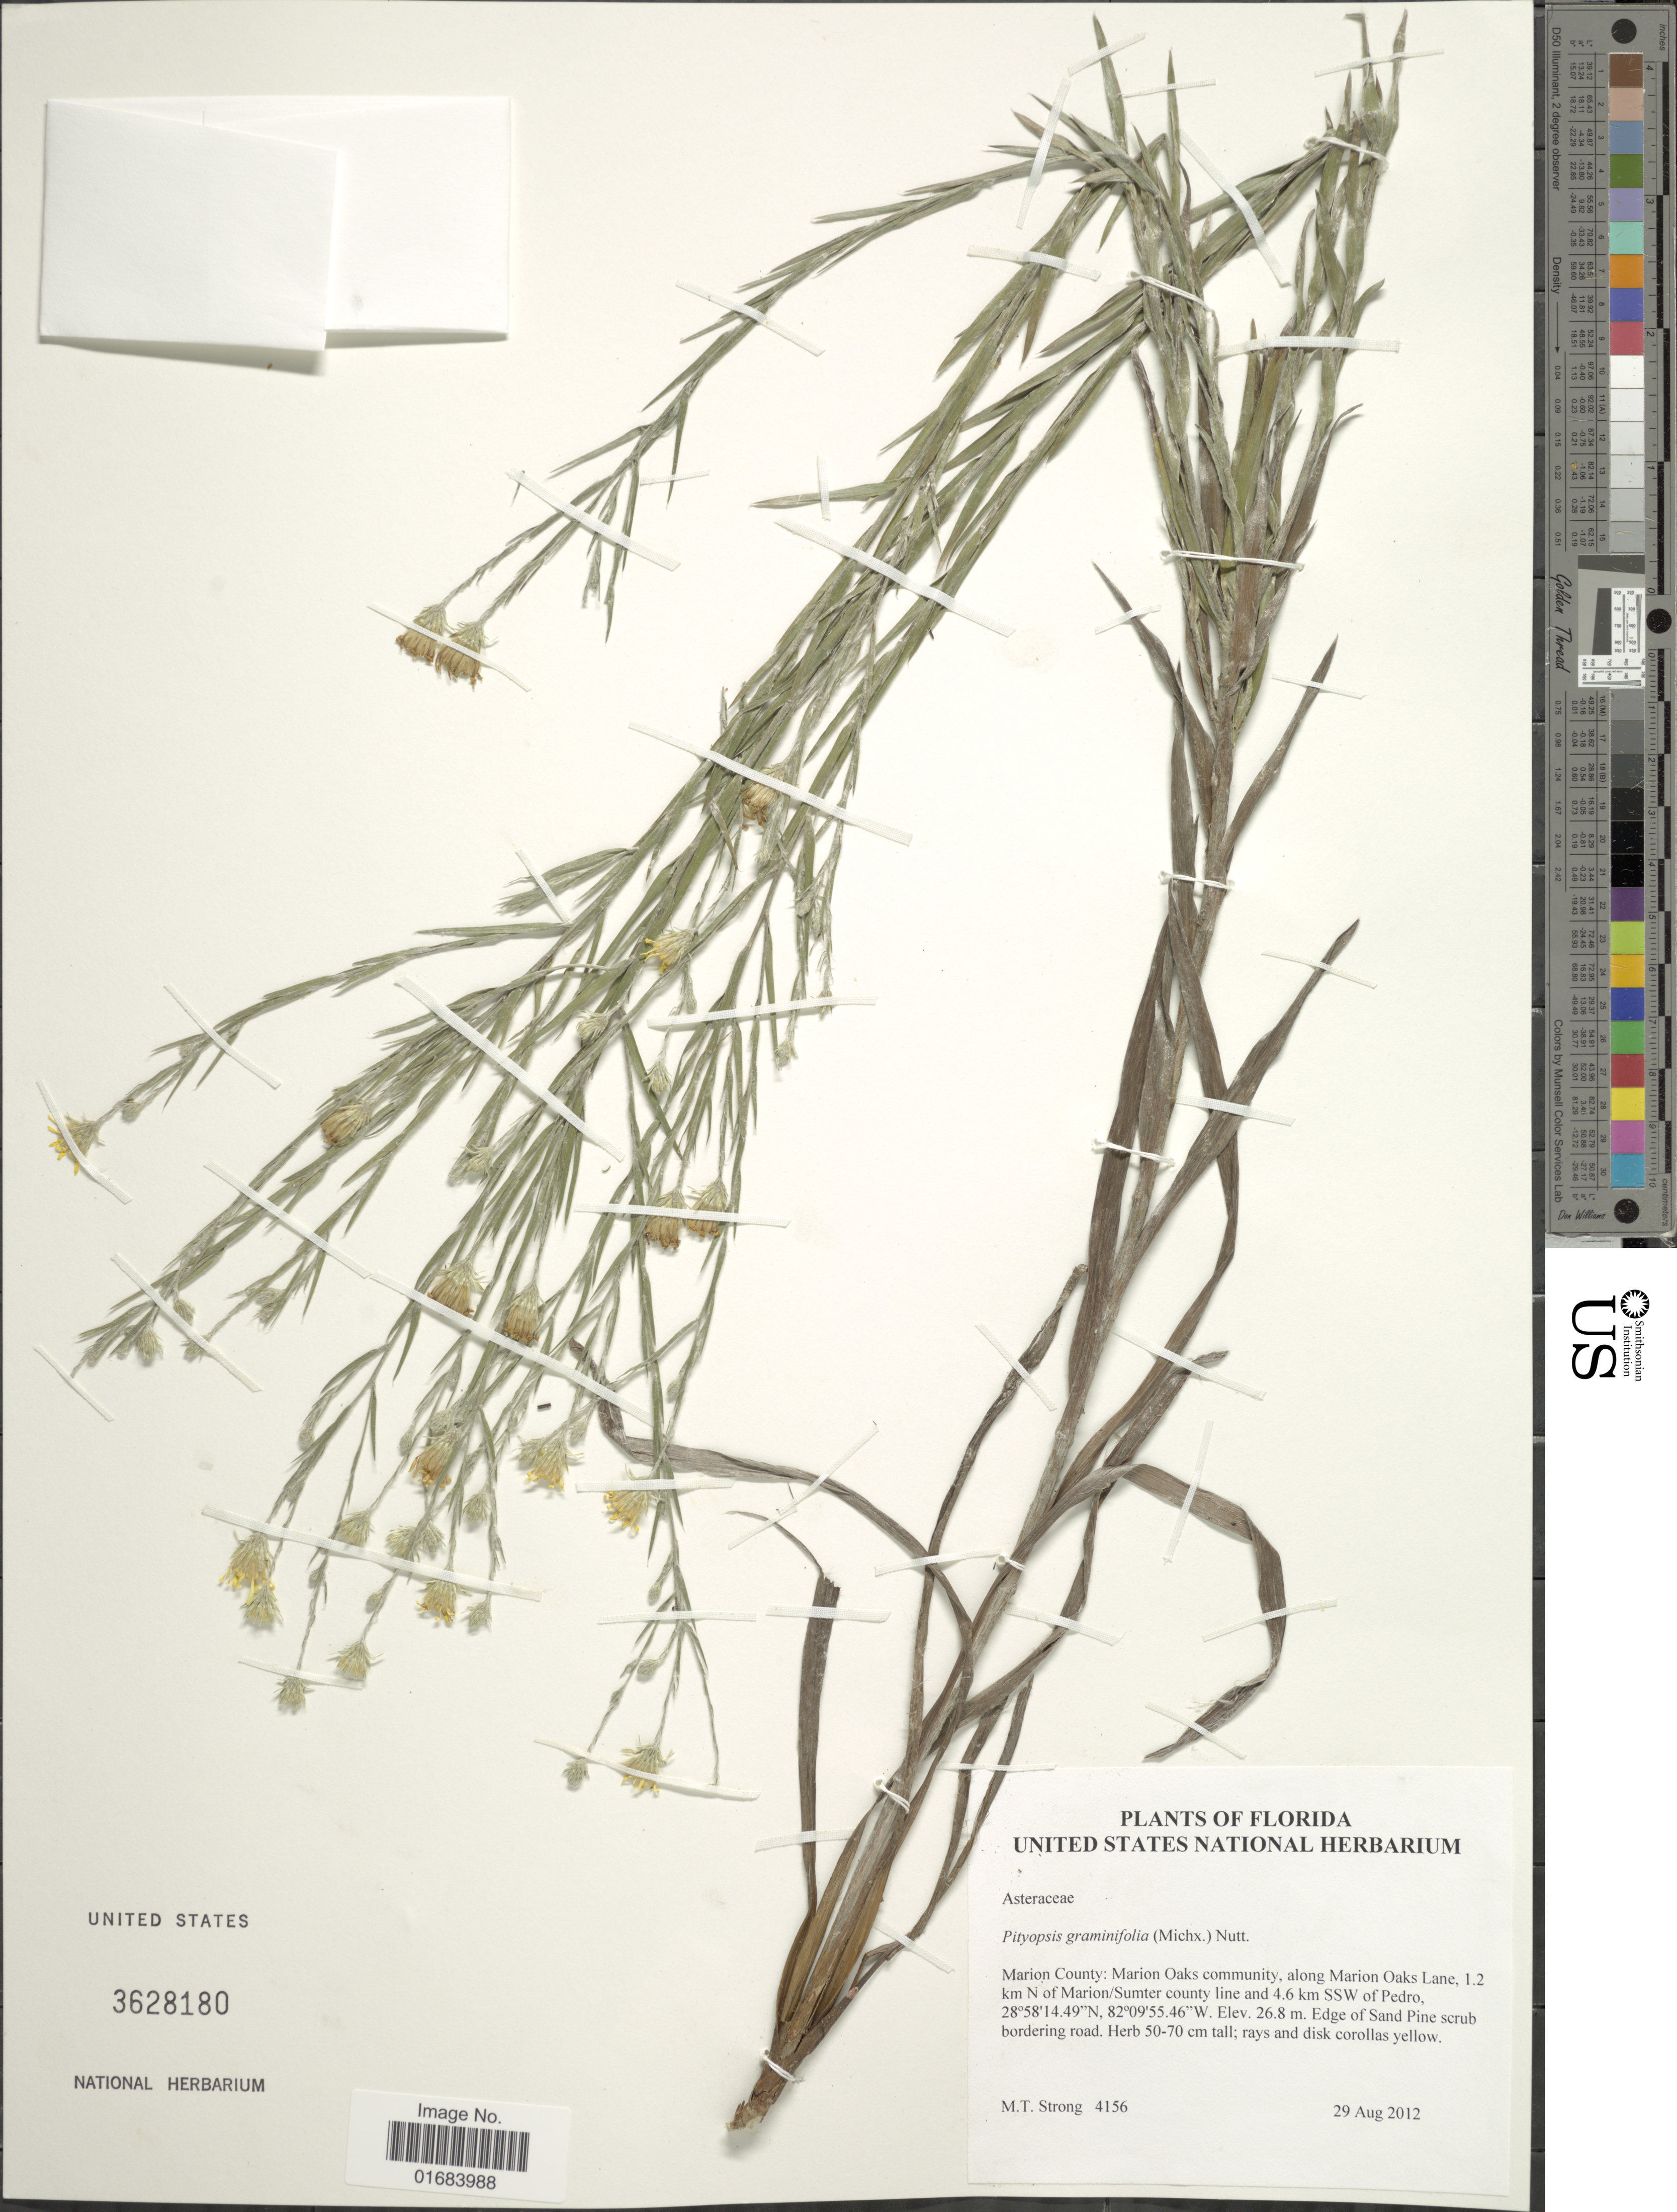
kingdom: Plantae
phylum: Tracheophyta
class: Magnoliopsida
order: Asterales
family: Asteraceae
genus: Pityopsis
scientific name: Pityopsis graminifolia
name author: (Michx.) Nutt.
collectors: M. T. Strong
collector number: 4156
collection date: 2012-08-29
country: United States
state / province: Florida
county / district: Marion County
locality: Marion Oaks community, along Marion Oaks Lane, 1.2 km N of Marion/Sumter county line and 4.6 km SSW of Pedro.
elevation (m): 268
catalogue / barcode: US 3628180